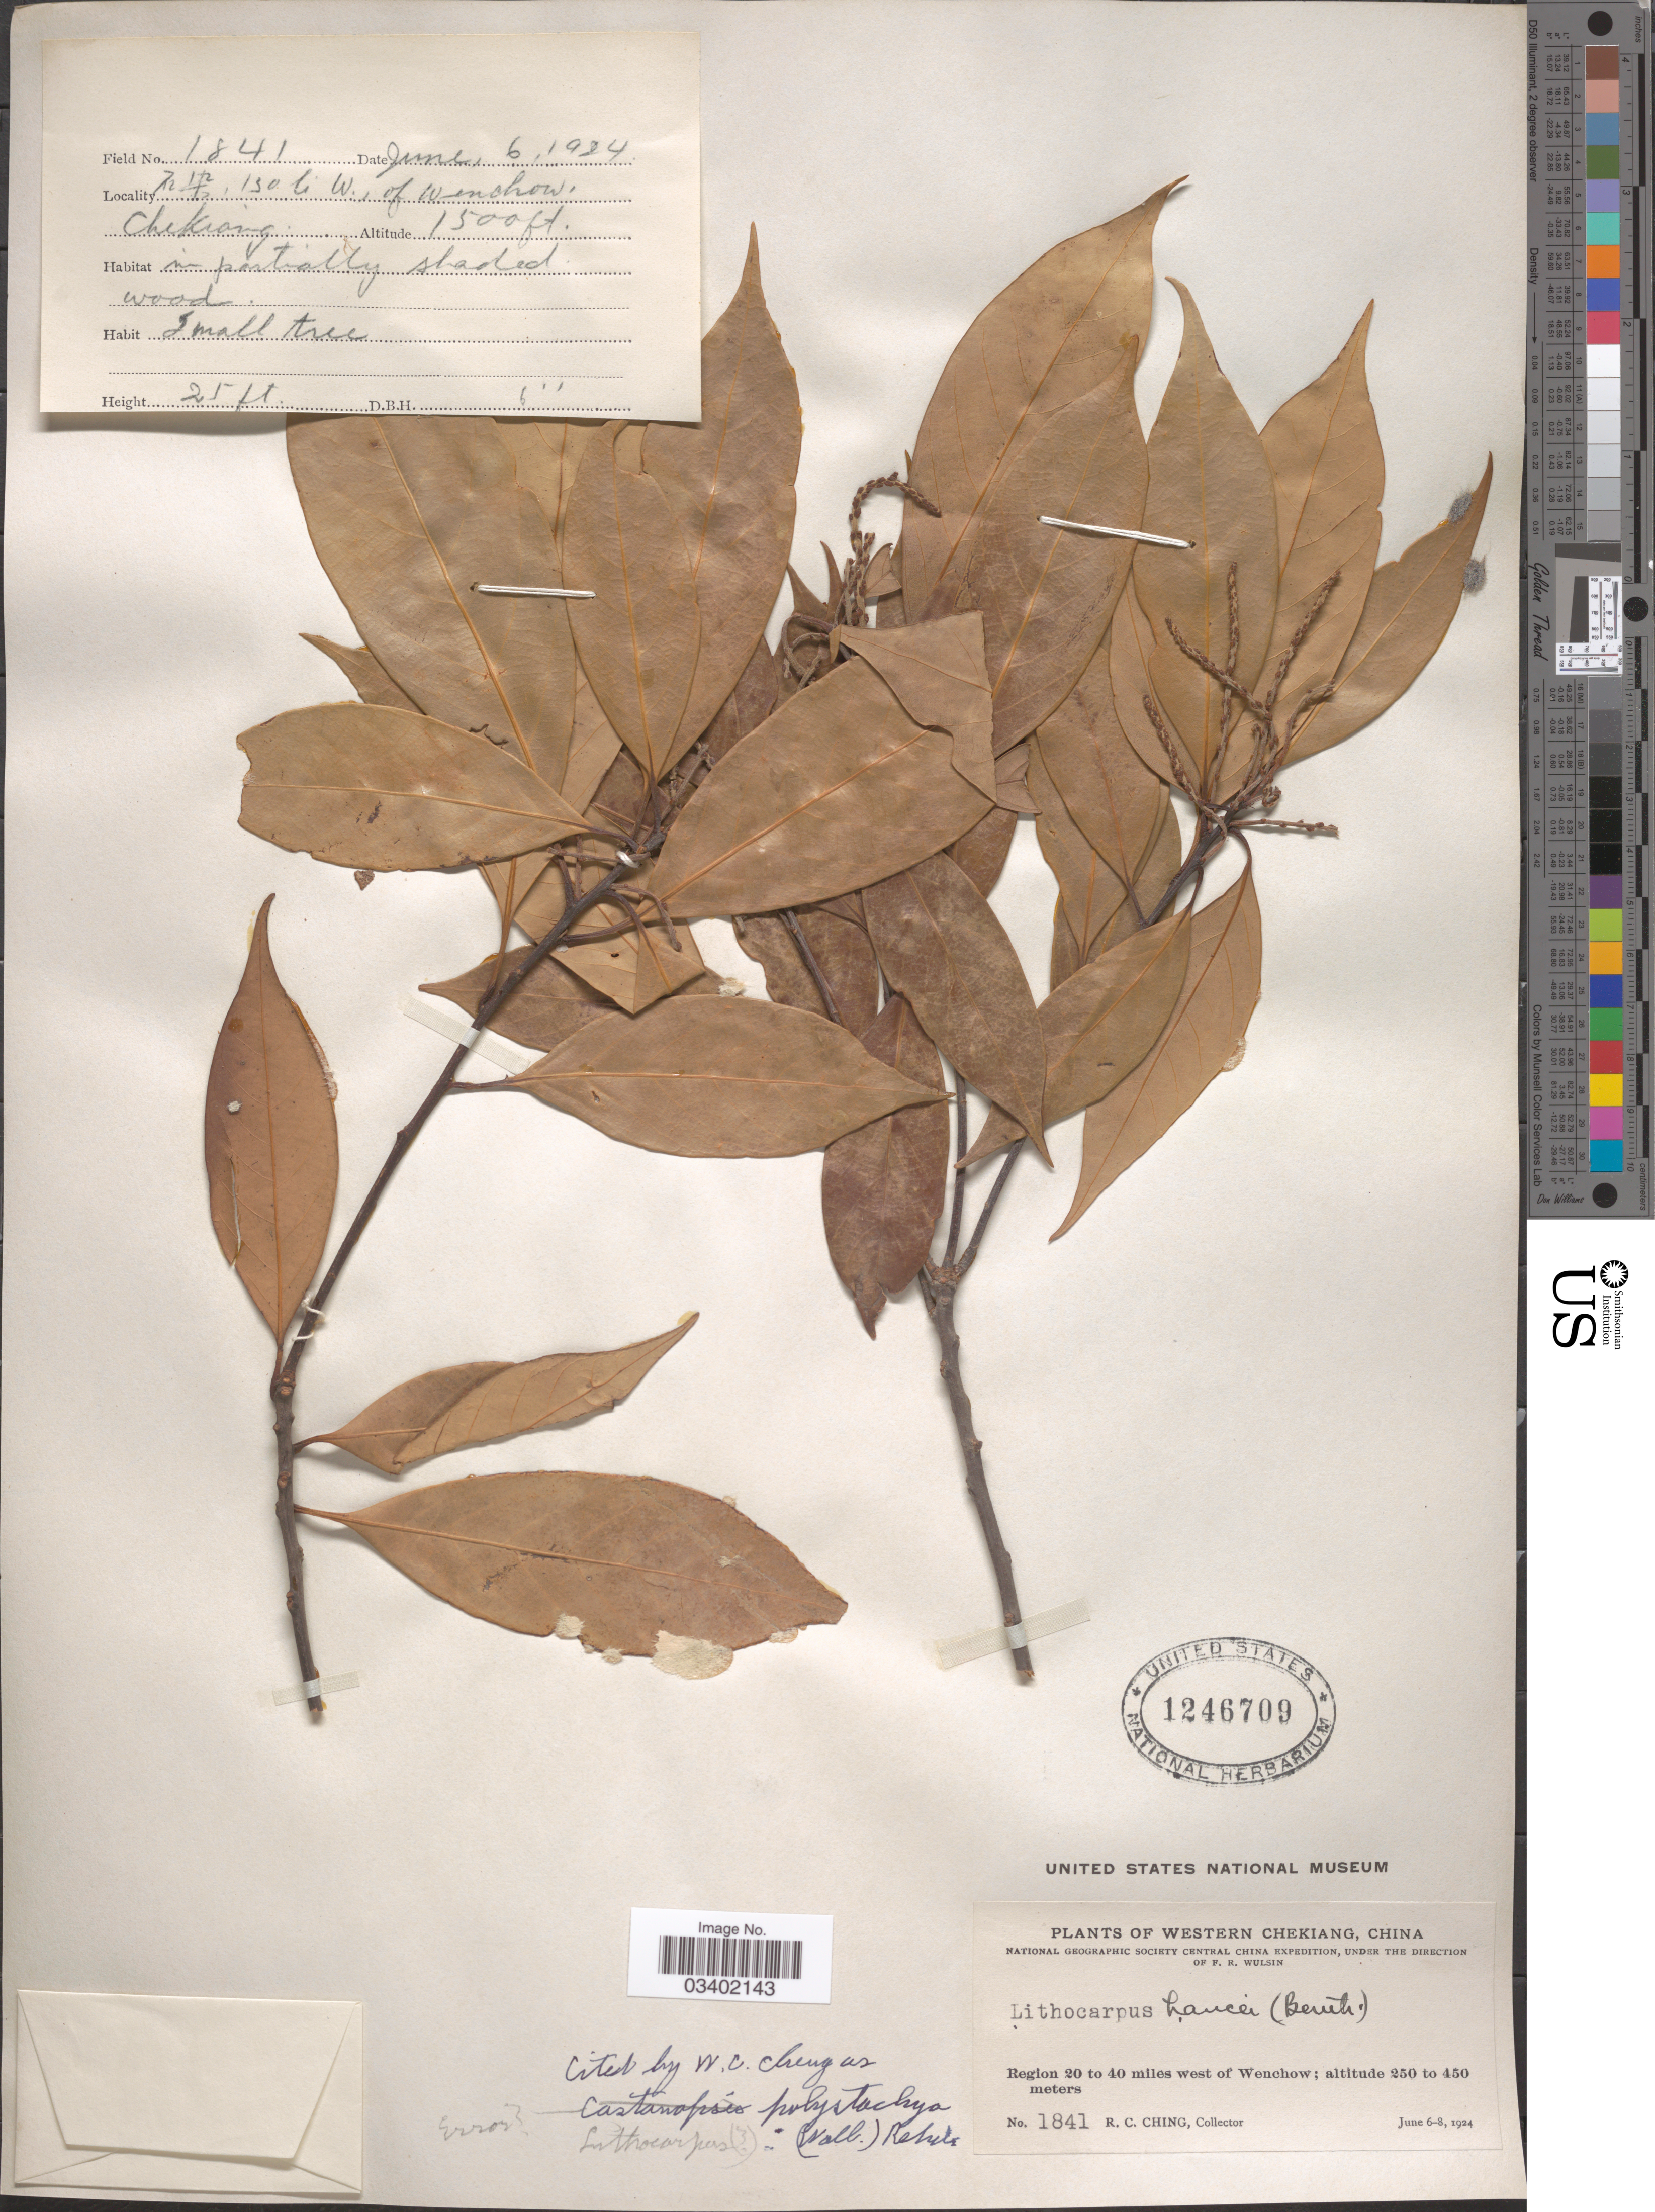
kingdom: Plantae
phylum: Tracheophyta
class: Magnoliopsida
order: Fagales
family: Fagaceae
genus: Lithocarpus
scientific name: Lithocarpus polystachyus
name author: (Wall. ex A. DC.) Rehder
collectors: R. C. Ching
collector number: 1841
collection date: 1924-06-06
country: China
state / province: Zhejiang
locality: X, 130 li W., of Wenchow. Western Chekiang. Region 20 to 40 miles west of Wenchow.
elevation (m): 457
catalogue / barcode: US 1246709